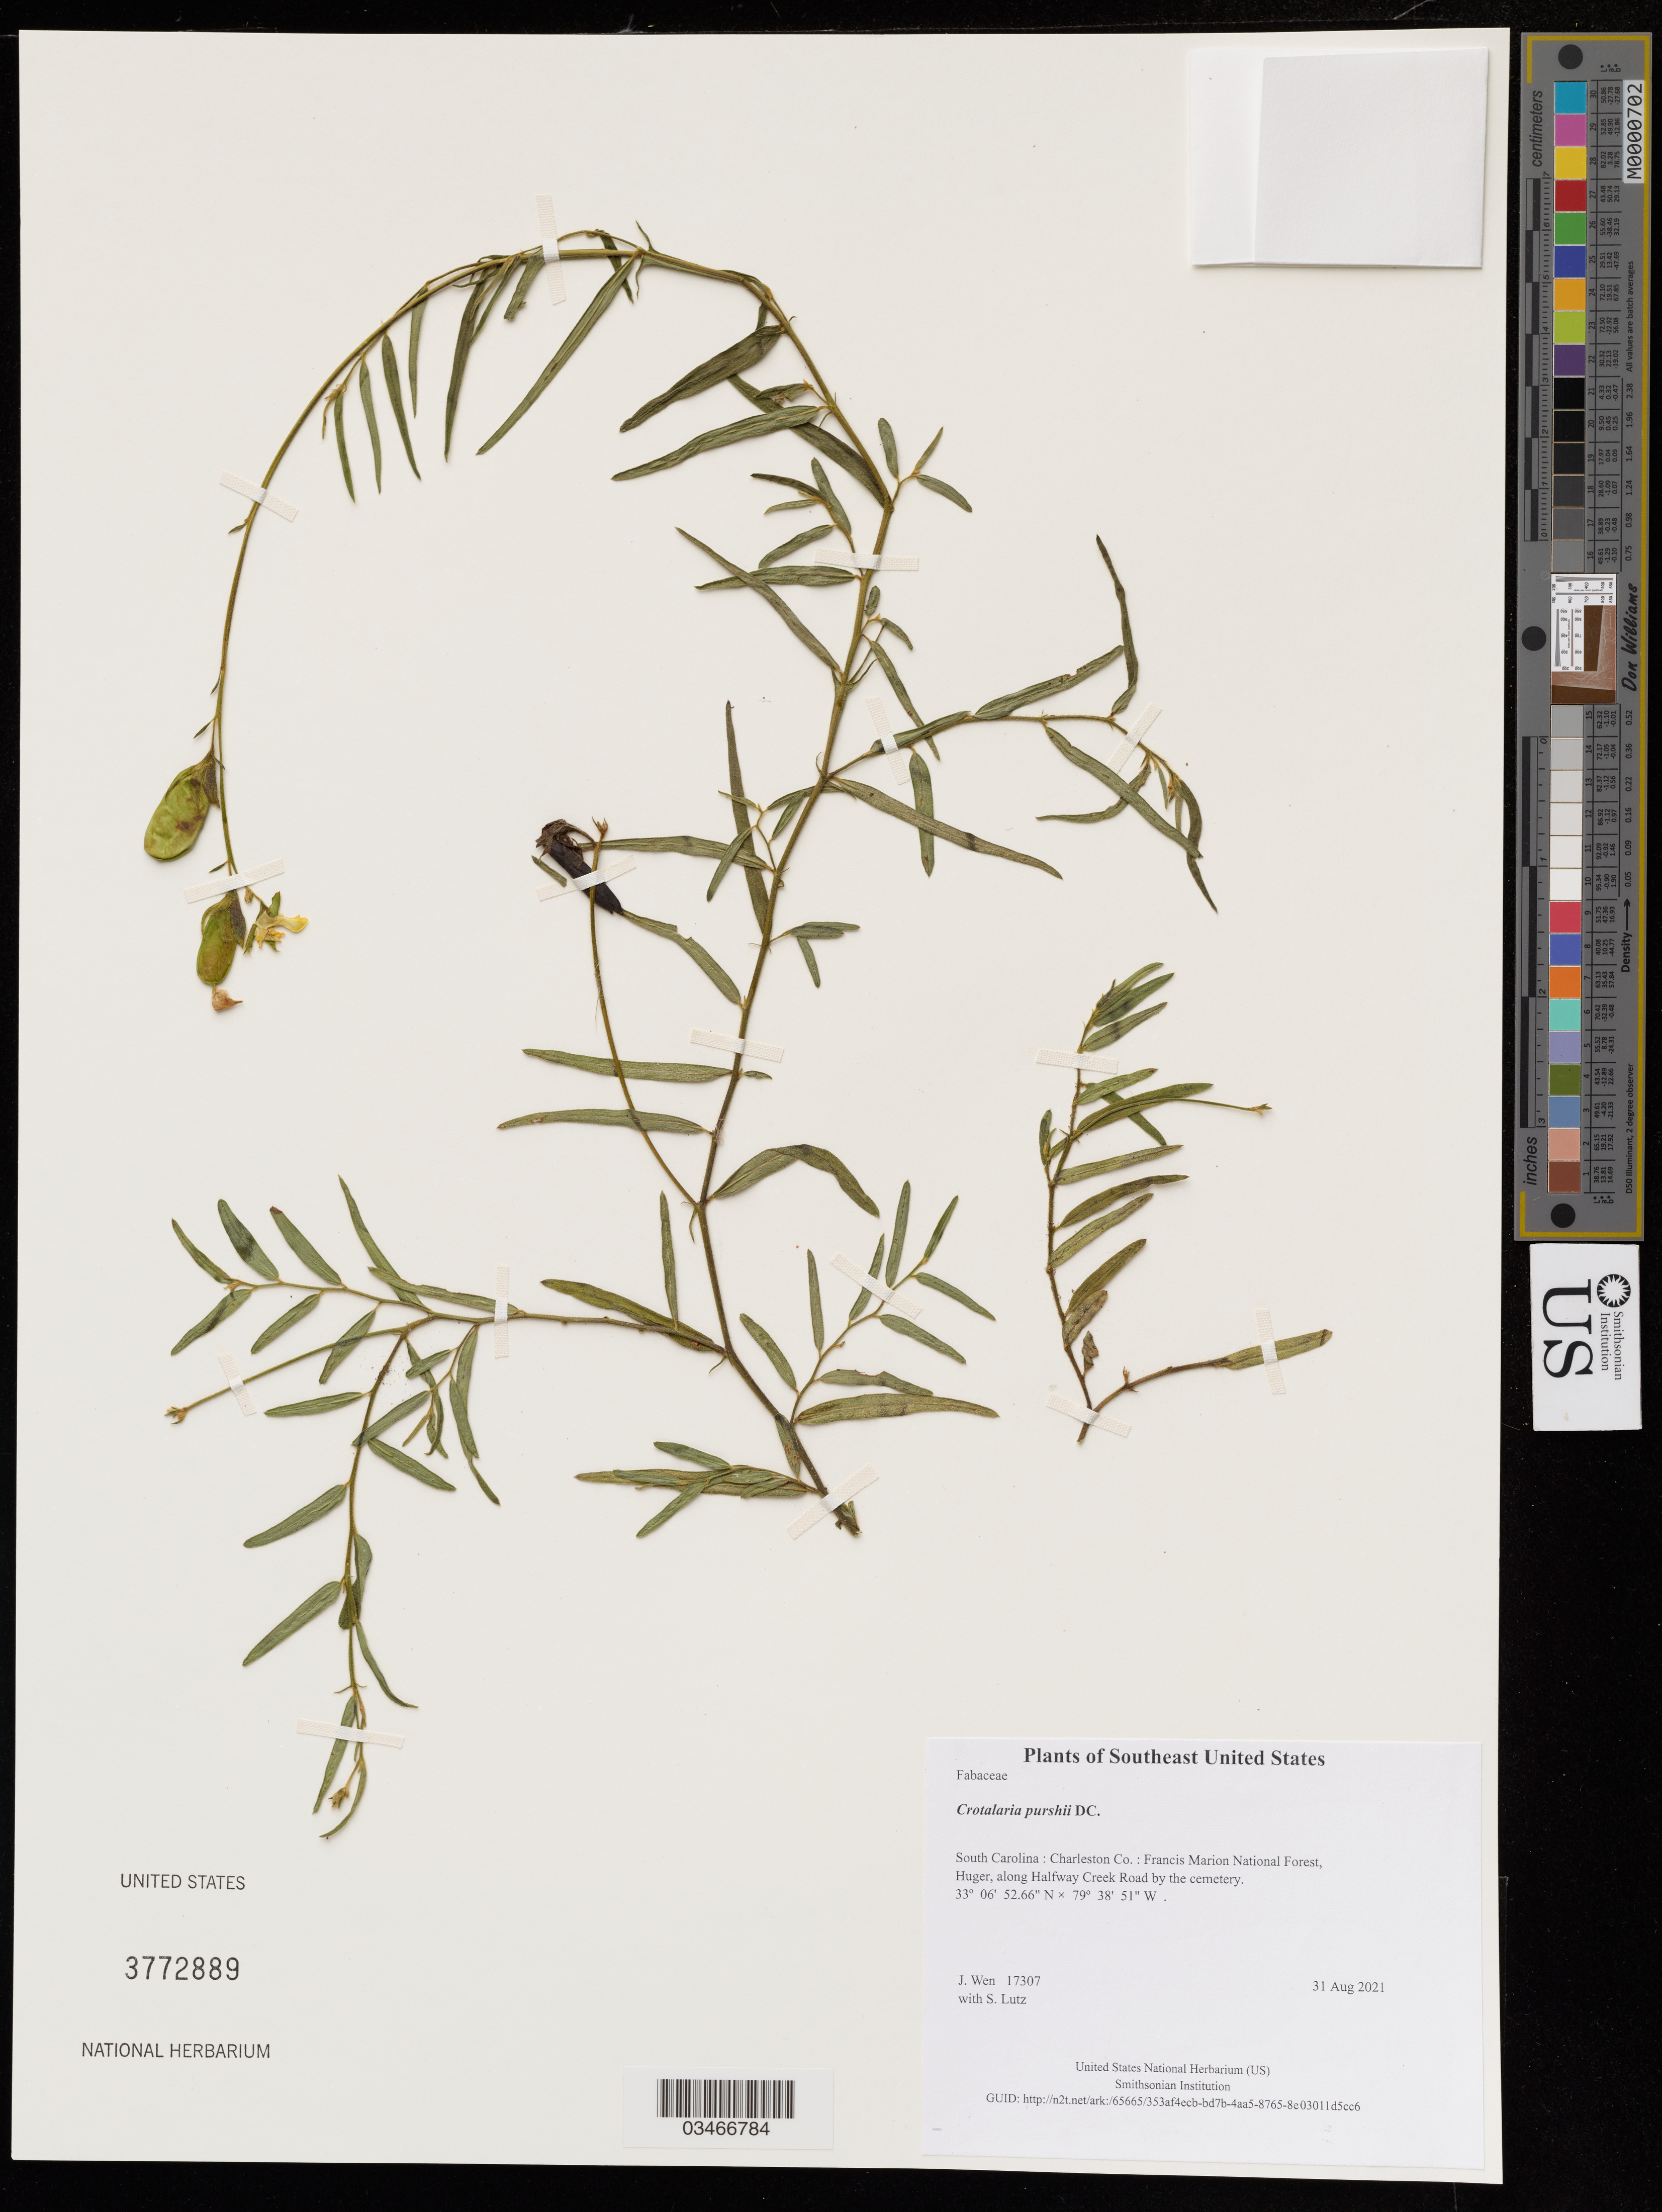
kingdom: Plantae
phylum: Tracheophyta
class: Magnoliopsida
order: Fabales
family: Fabaceae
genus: Crotalaria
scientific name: Crotalaria purshii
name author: DC.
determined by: Wen, Jun, (BOT), Smithsonian Institution - National Museum of Natural History (UNITED STATES)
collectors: J. Wen & S. Lutz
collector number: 17307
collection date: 2021-08-31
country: United States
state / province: South Carolina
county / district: Charleston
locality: Francis Marion National Forest, Huger, along Halfway Creek Road by the cemetery.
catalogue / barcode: US 3772889